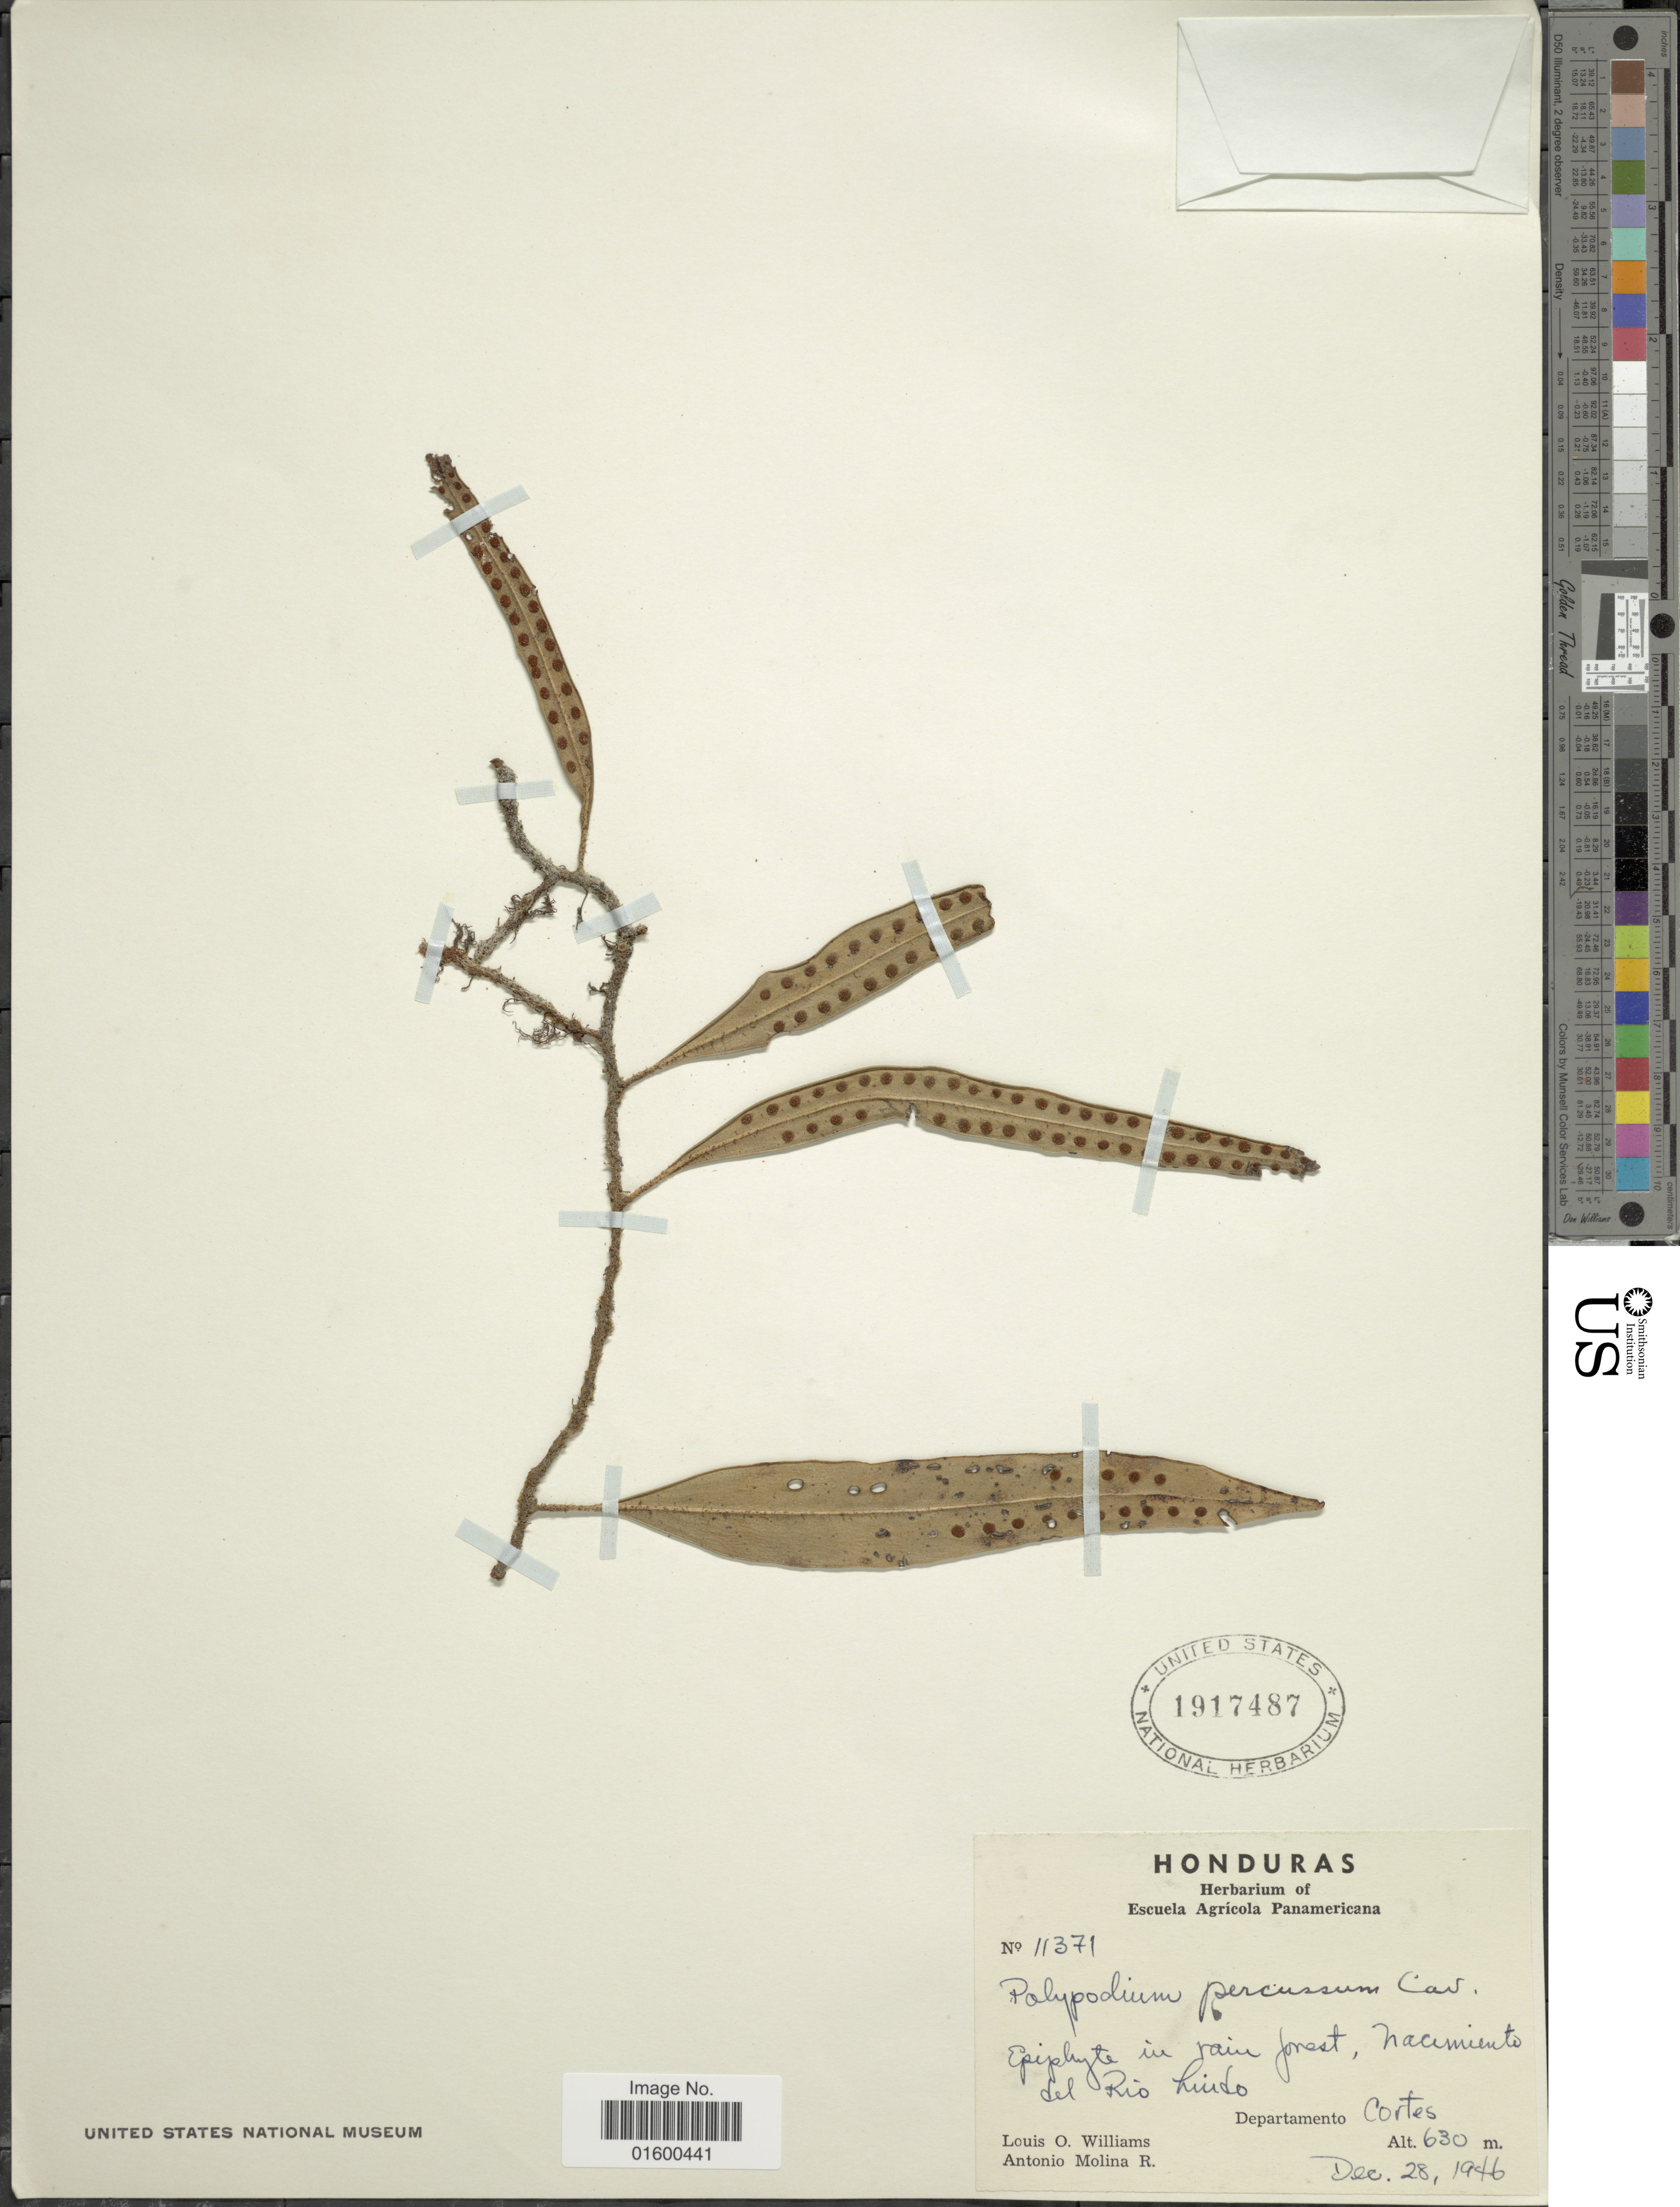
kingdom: Plantae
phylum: Tracheophyta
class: Polypodiopsida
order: Polypodiales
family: Polypodiaceae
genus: Microgramma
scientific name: Microgramma percussa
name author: (Cav.) de la Sota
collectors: L. O. Williams & A. Molina R.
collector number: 11371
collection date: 1946-12-28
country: Honduras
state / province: Cortés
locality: Nacimiento del Rio Lindo, Departamento Cortes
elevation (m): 630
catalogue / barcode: US 1917487